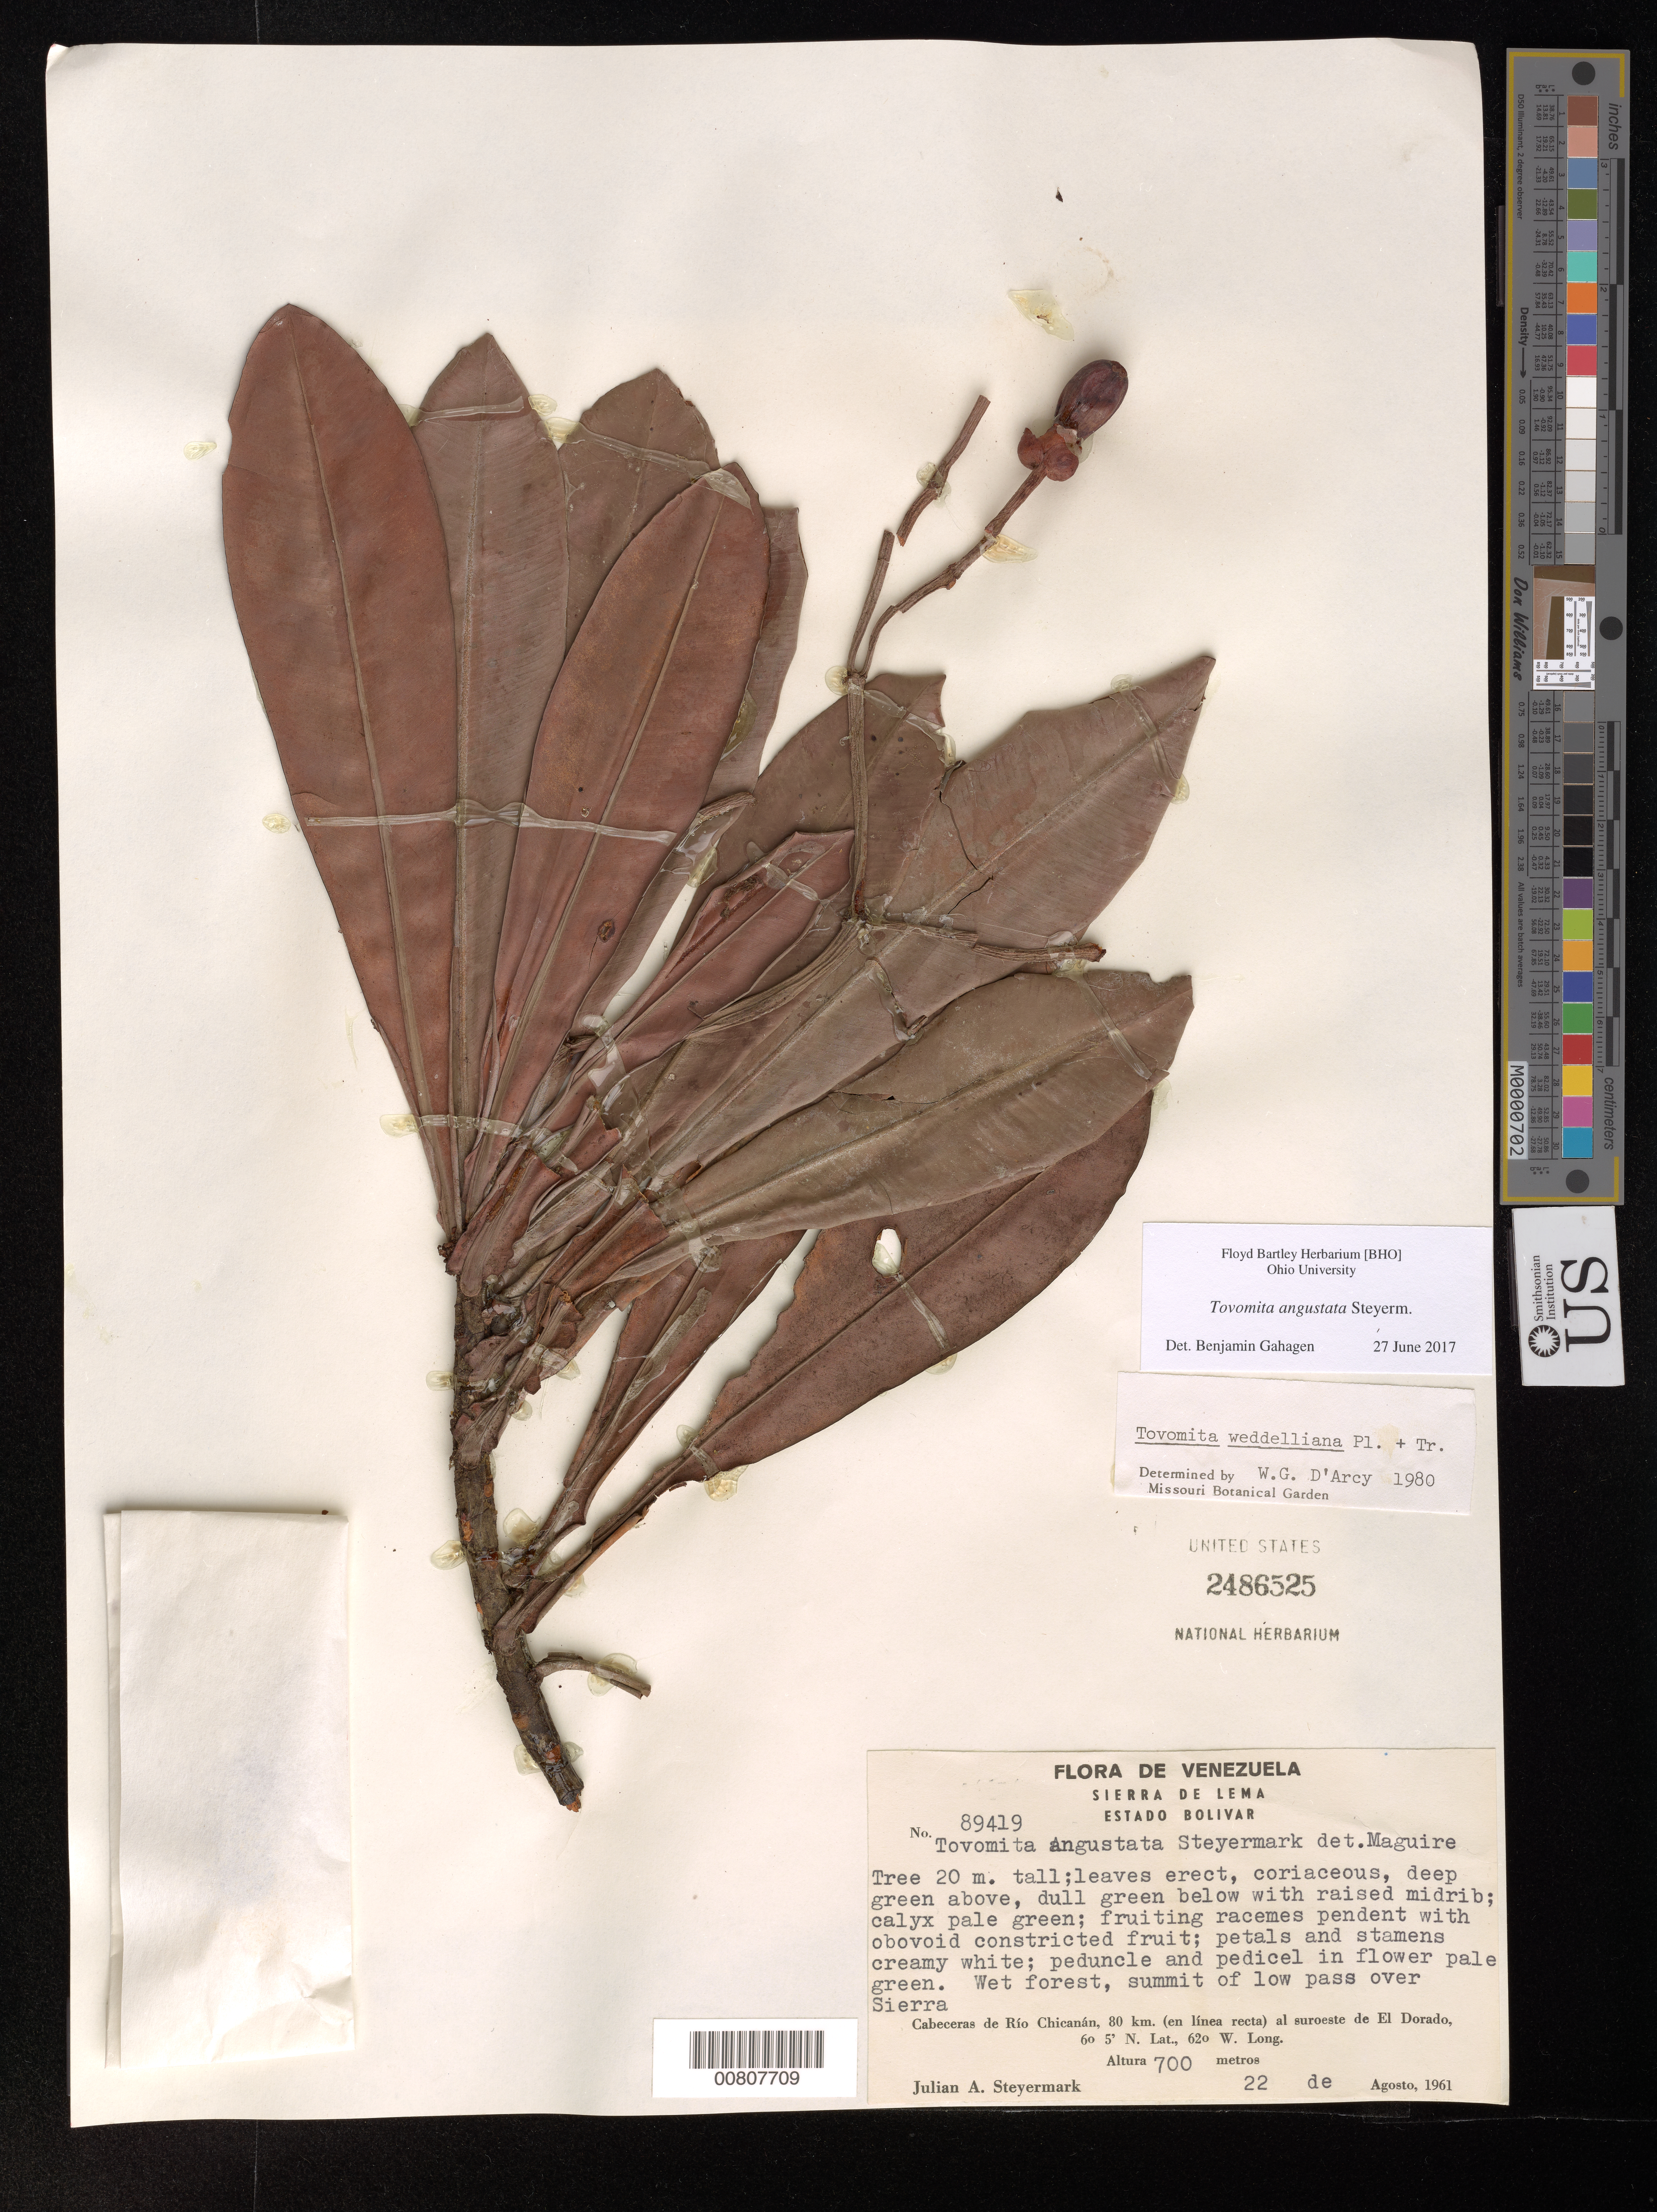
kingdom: Plantae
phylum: Tracheophyta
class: Magnoliopsida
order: Malpighiales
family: Clusiaceae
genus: Tovomita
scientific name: Tovomita angustata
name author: Steyerm.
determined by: Gahagen, Benjamin, (BHO), Ohio University (UNITED STATES)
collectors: J. Steyermark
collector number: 89419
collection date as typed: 22-Aug-61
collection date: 1961-08-22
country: Venezuela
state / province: Bolívar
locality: Sierra de Lema; Cabeceras de Río Chicanán, 80 km (in a straight line) to southwest of El Dorado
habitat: Wet forest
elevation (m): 700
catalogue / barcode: US 2486525